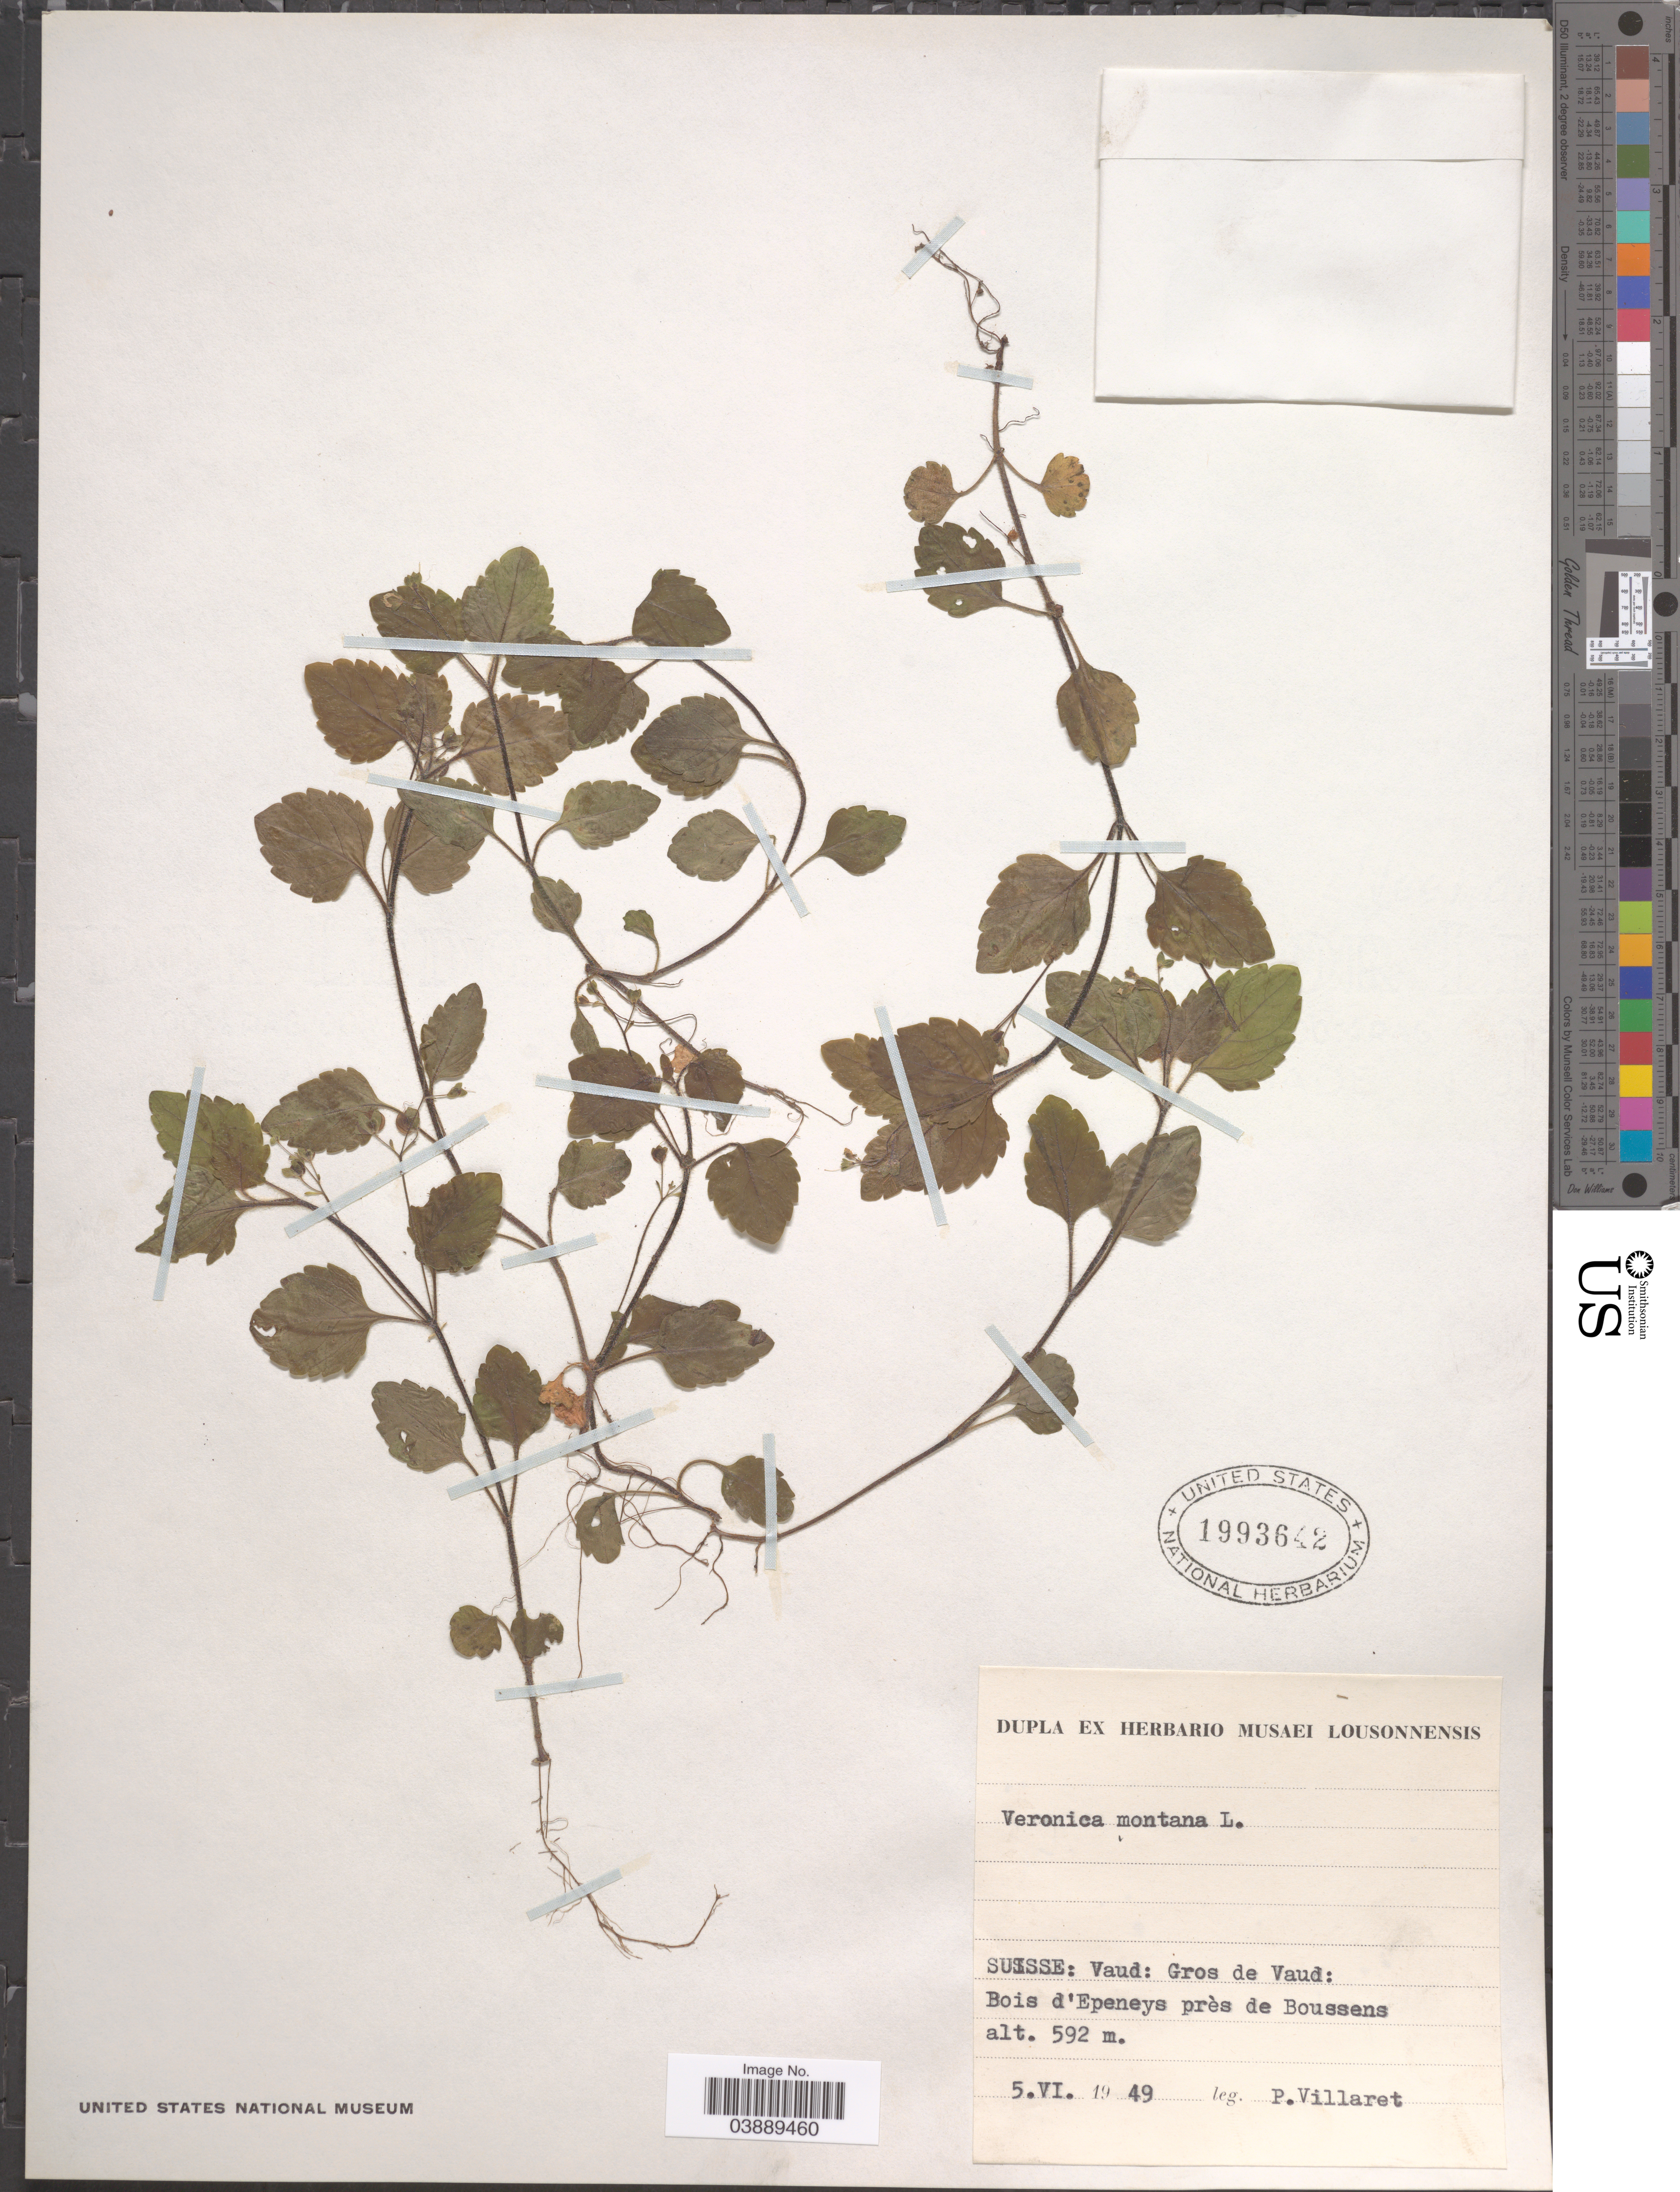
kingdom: Plantae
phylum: Tracheophyta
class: Magnoliopsida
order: Lamiales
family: Plantaginaceae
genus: Veronica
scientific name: Veronica montana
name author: L.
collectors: P. Villaret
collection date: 1949-06-05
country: Switzerland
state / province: Vaud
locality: Suisse: Gros de Vaud: Bois d'Epeneys près de Boussens.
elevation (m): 592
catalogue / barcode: US 1993642